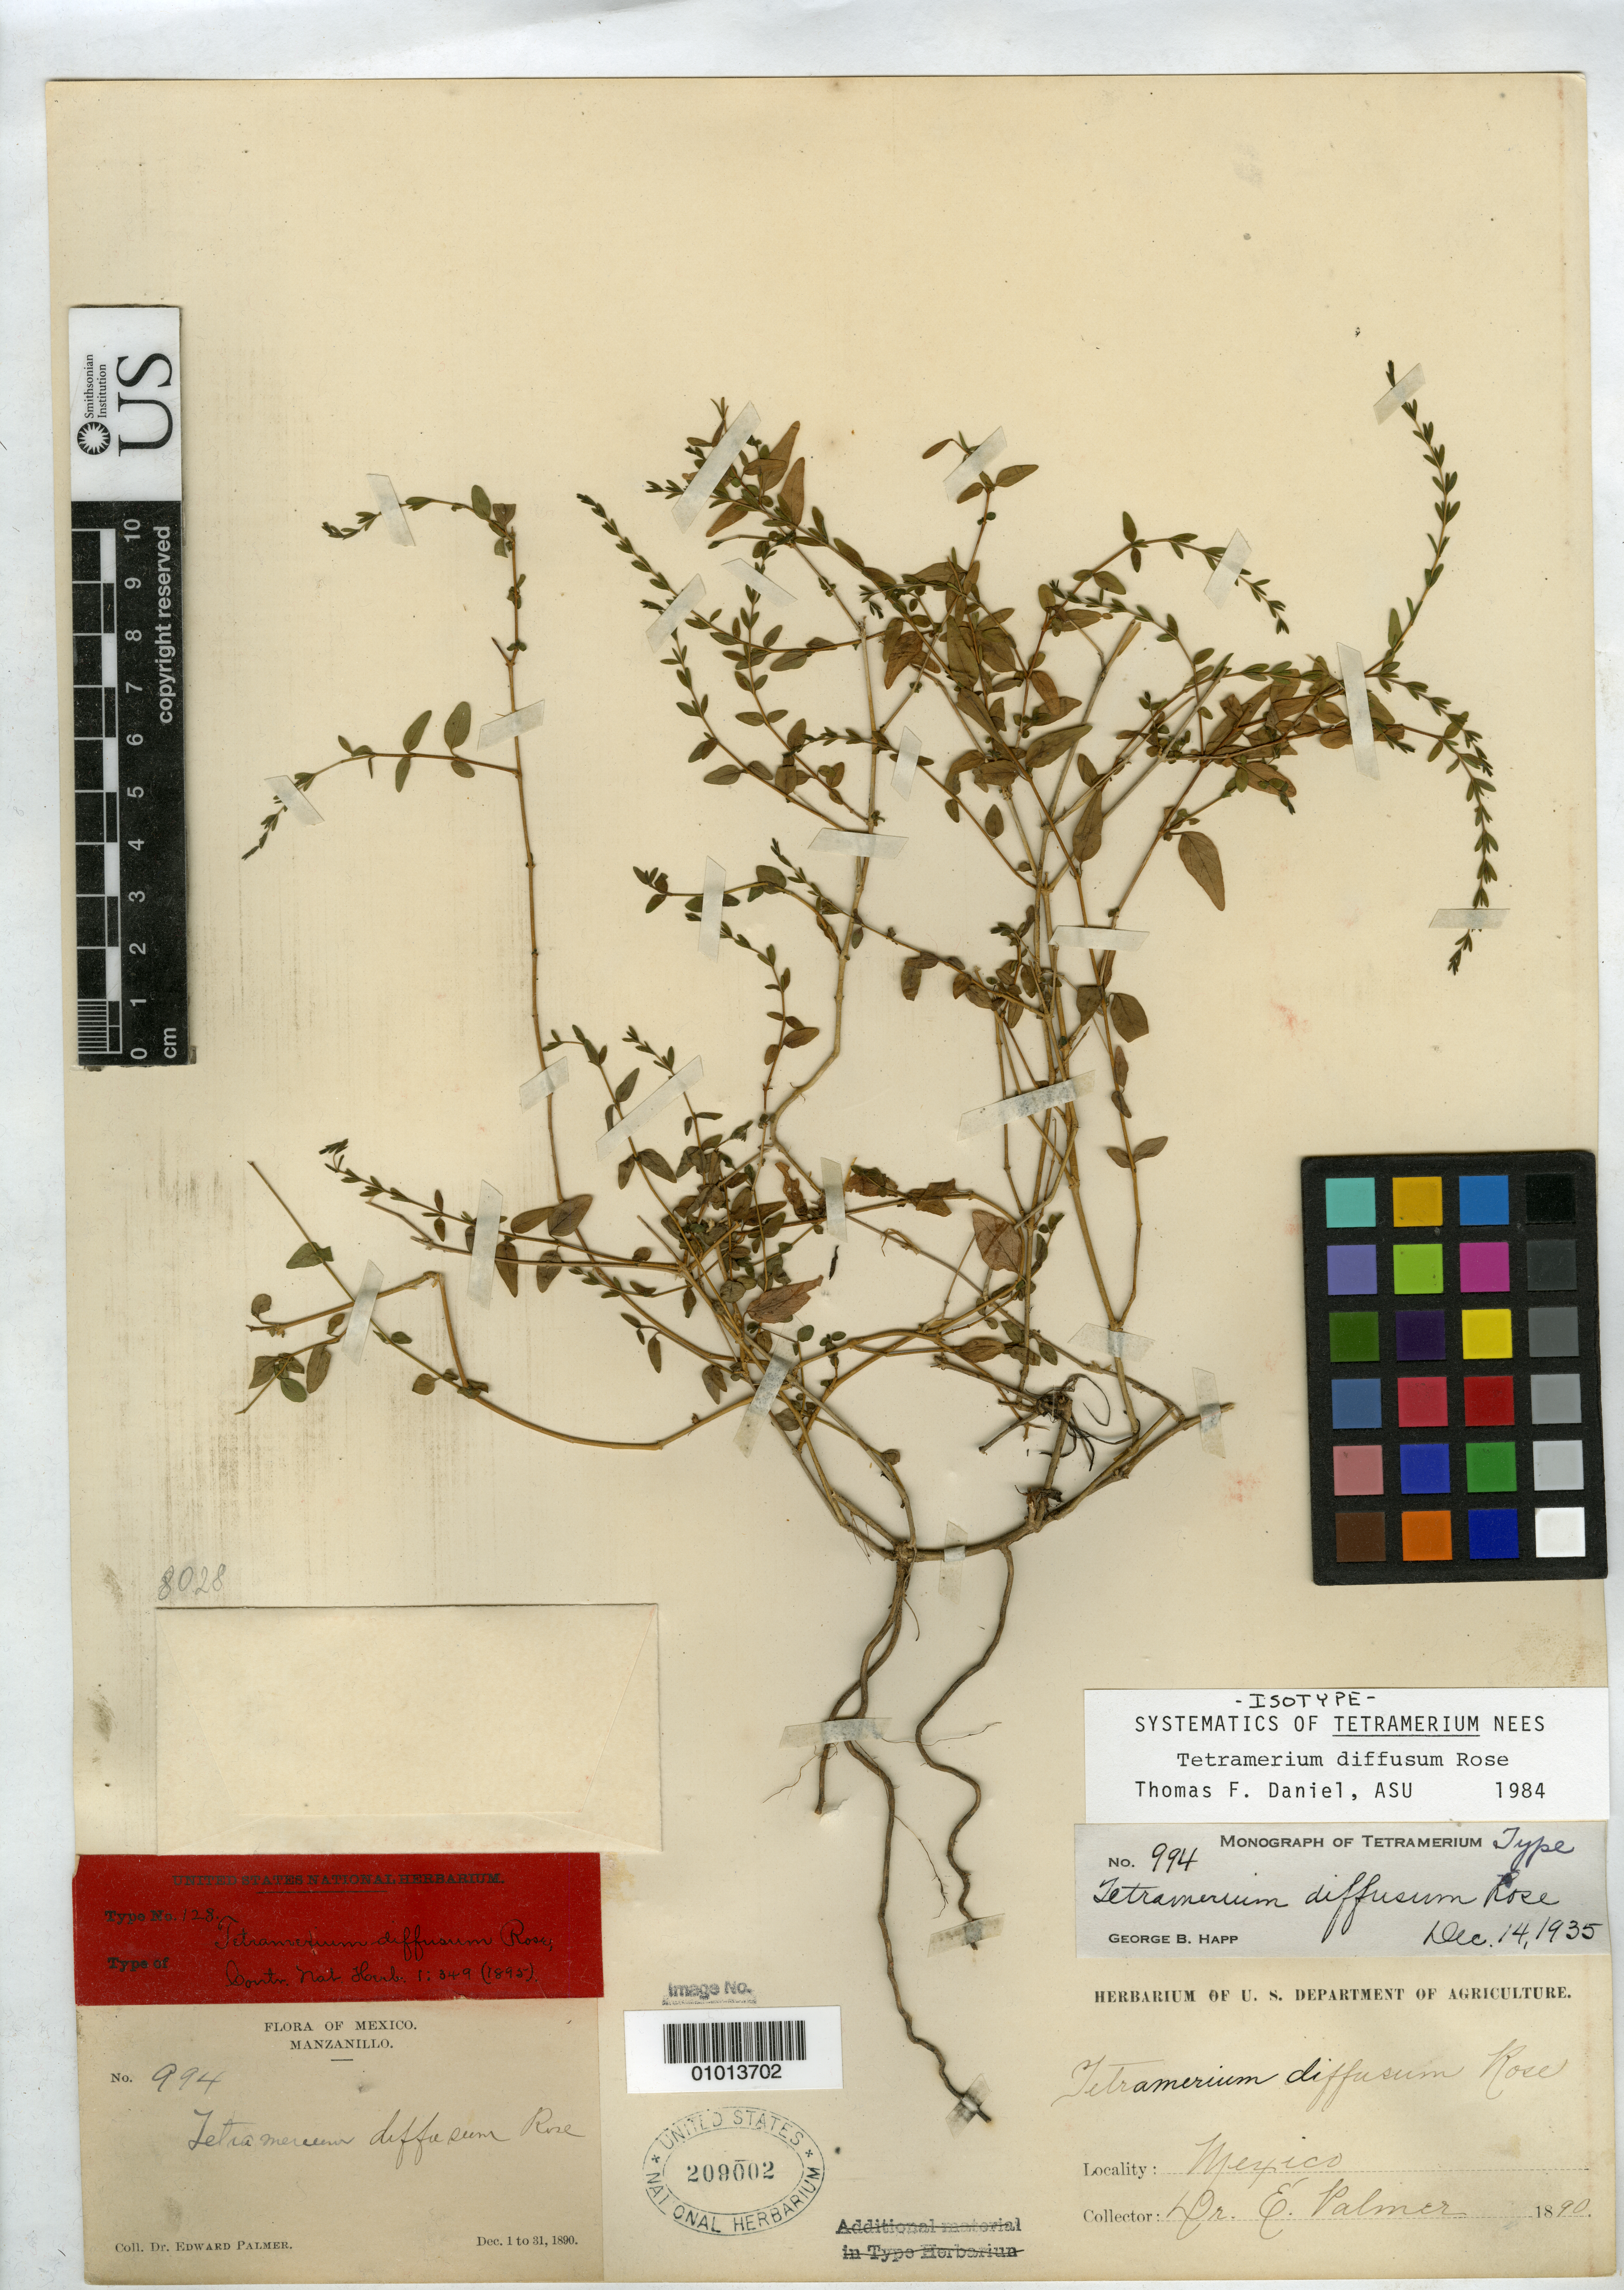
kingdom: Plantae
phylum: Tracheophyta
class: Magnoliopsida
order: Lamiales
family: Acanthaceae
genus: Tetramerium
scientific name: Tetramerium diffusum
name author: Rose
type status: Lectotype; Syntype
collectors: E. Palmer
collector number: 994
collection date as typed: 01 Dec 1890 to 31 Dec 1890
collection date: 1890-12-01/1890-12-31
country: Mexico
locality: Manzanillo.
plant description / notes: One of two original US sheets (USNH 00209001, 00209002); annotations by Happ (1935) and Daniel (1984) disagree on which sheet is holotype (neither author explicitly lectotypified); earlier annotation by Happ probably establishes USNH 209002 as lectotype.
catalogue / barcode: US 209002